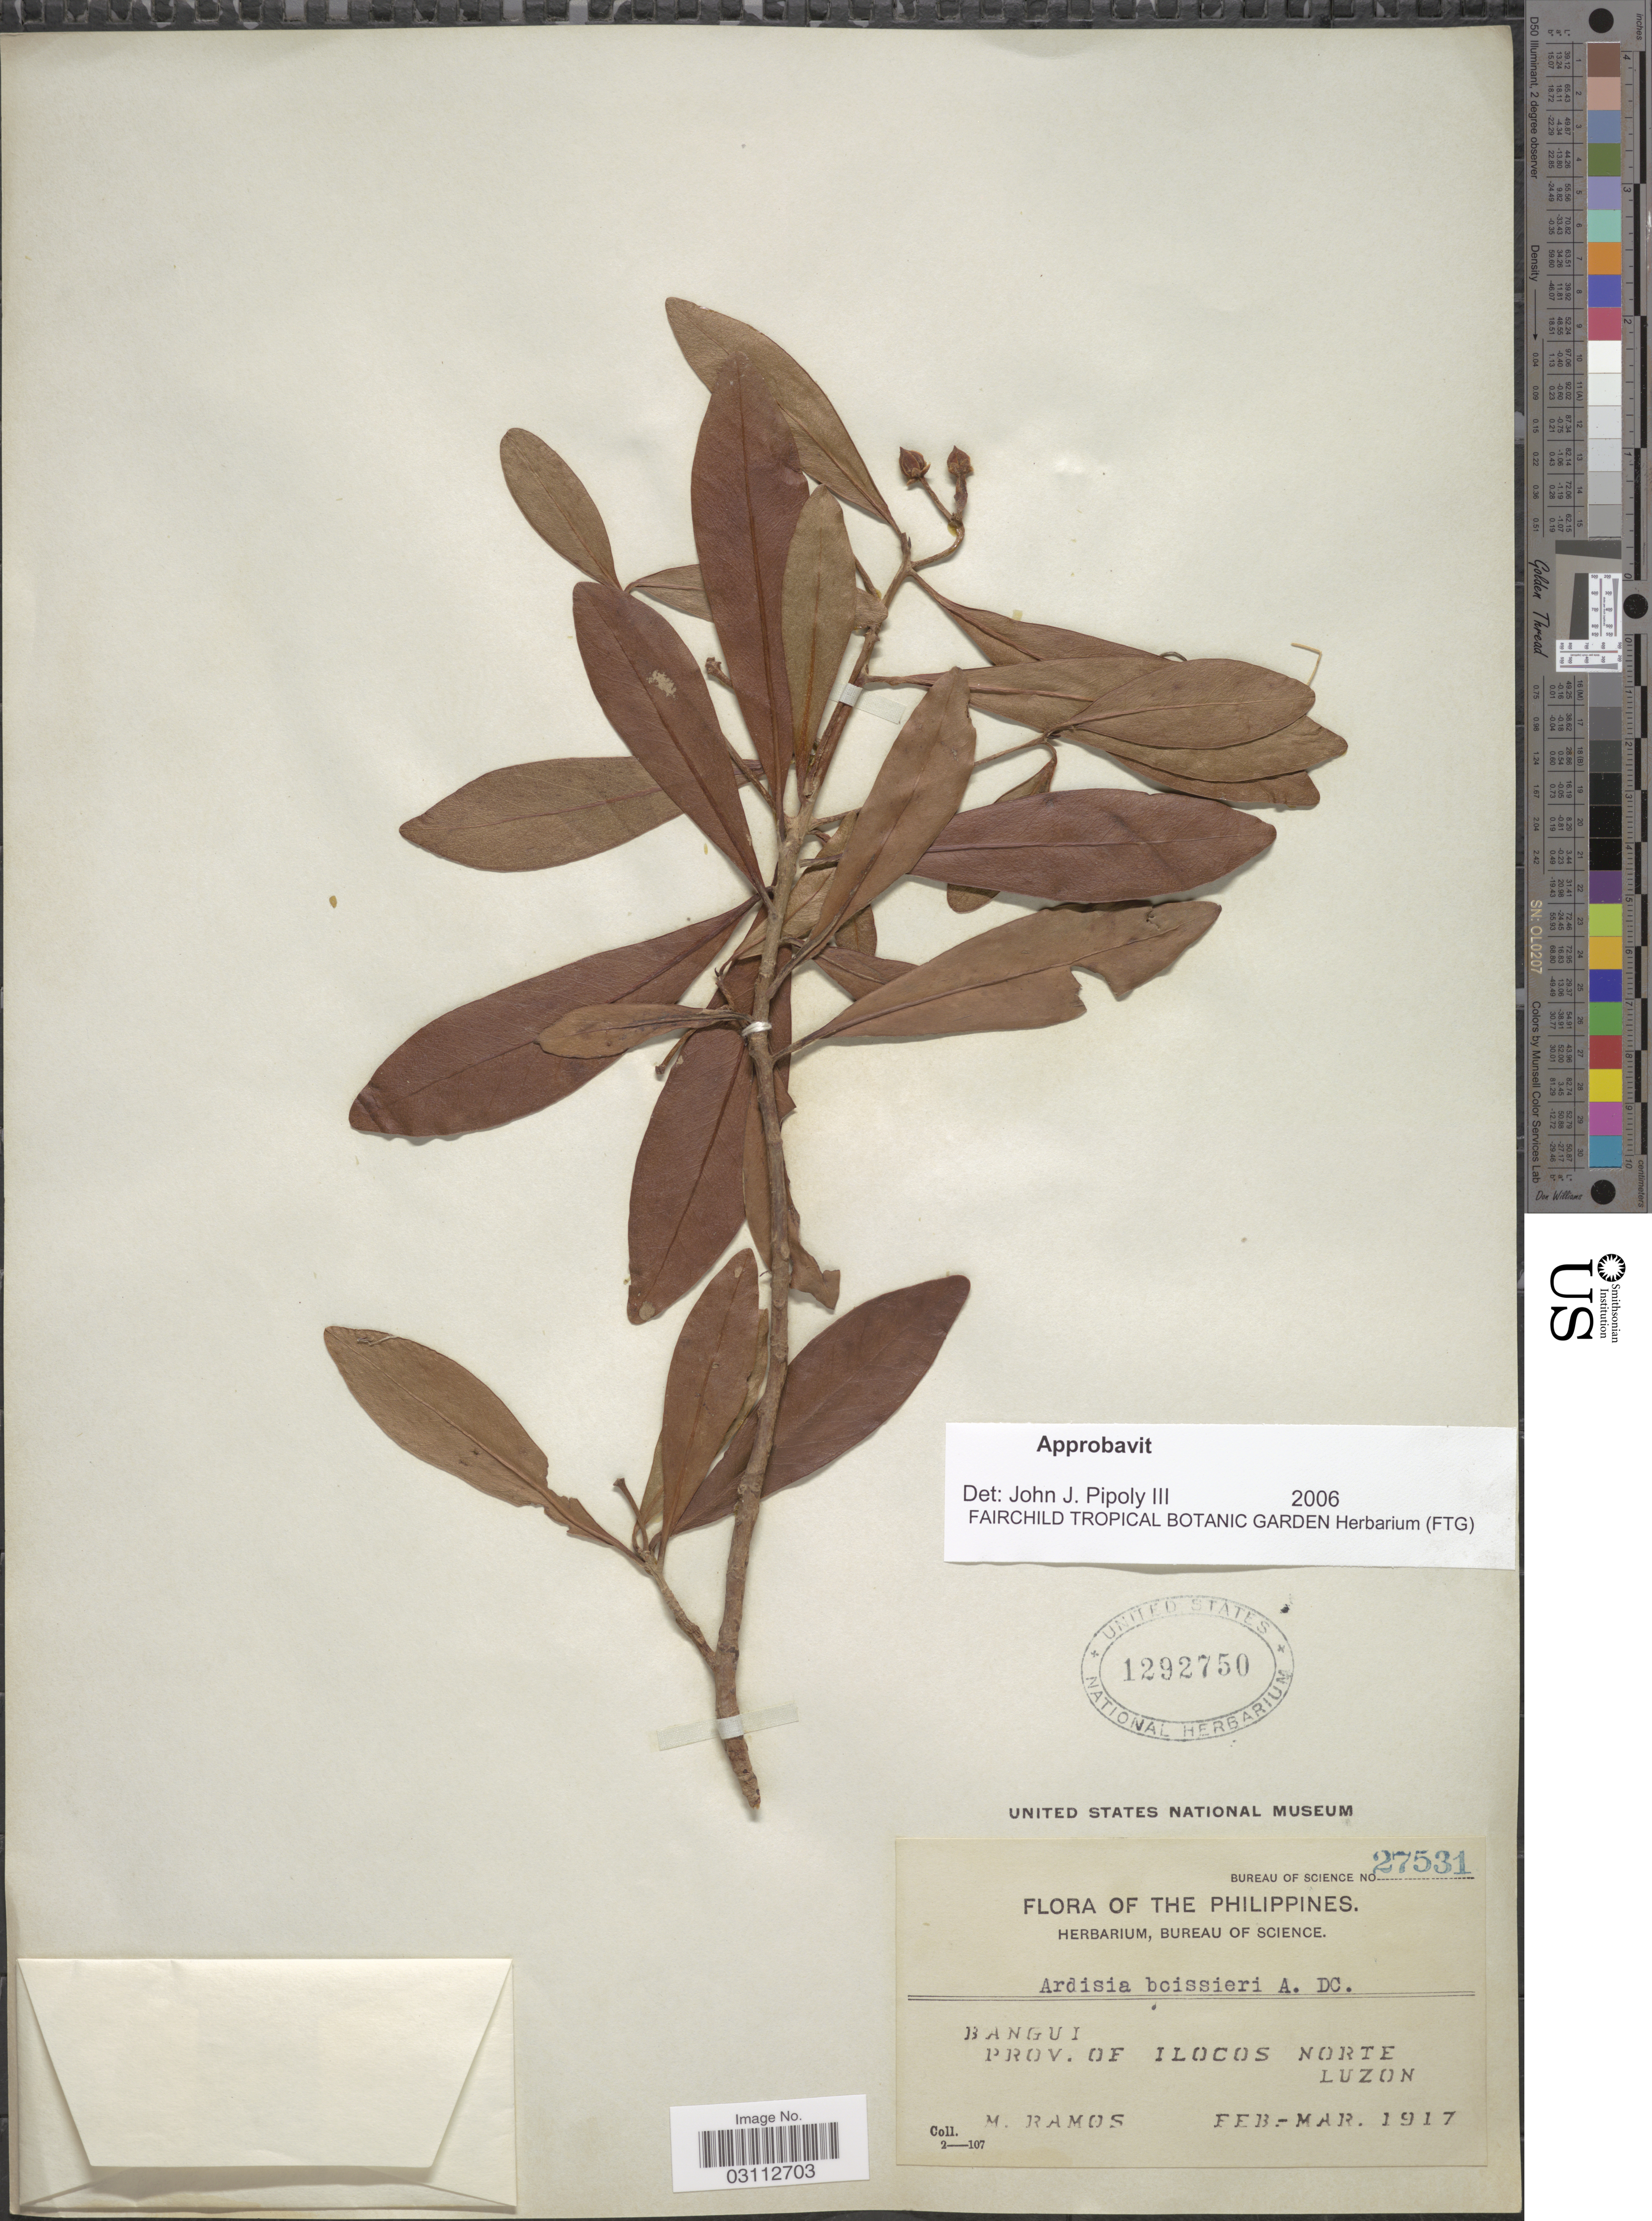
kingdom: Plantae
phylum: Tracheophyta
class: Magnoliopsida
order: Ericales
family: Primulaceae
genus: Ardisia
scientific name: Ardisia boissieri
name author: A. DC.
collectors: M. Ramos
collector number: Burea of science 27531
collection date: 1917-02/1917-03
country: Philippines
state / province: Ilocos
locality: Bangui, Prov. of Ilocos Norte, Luzon.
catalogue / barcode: US 1292750